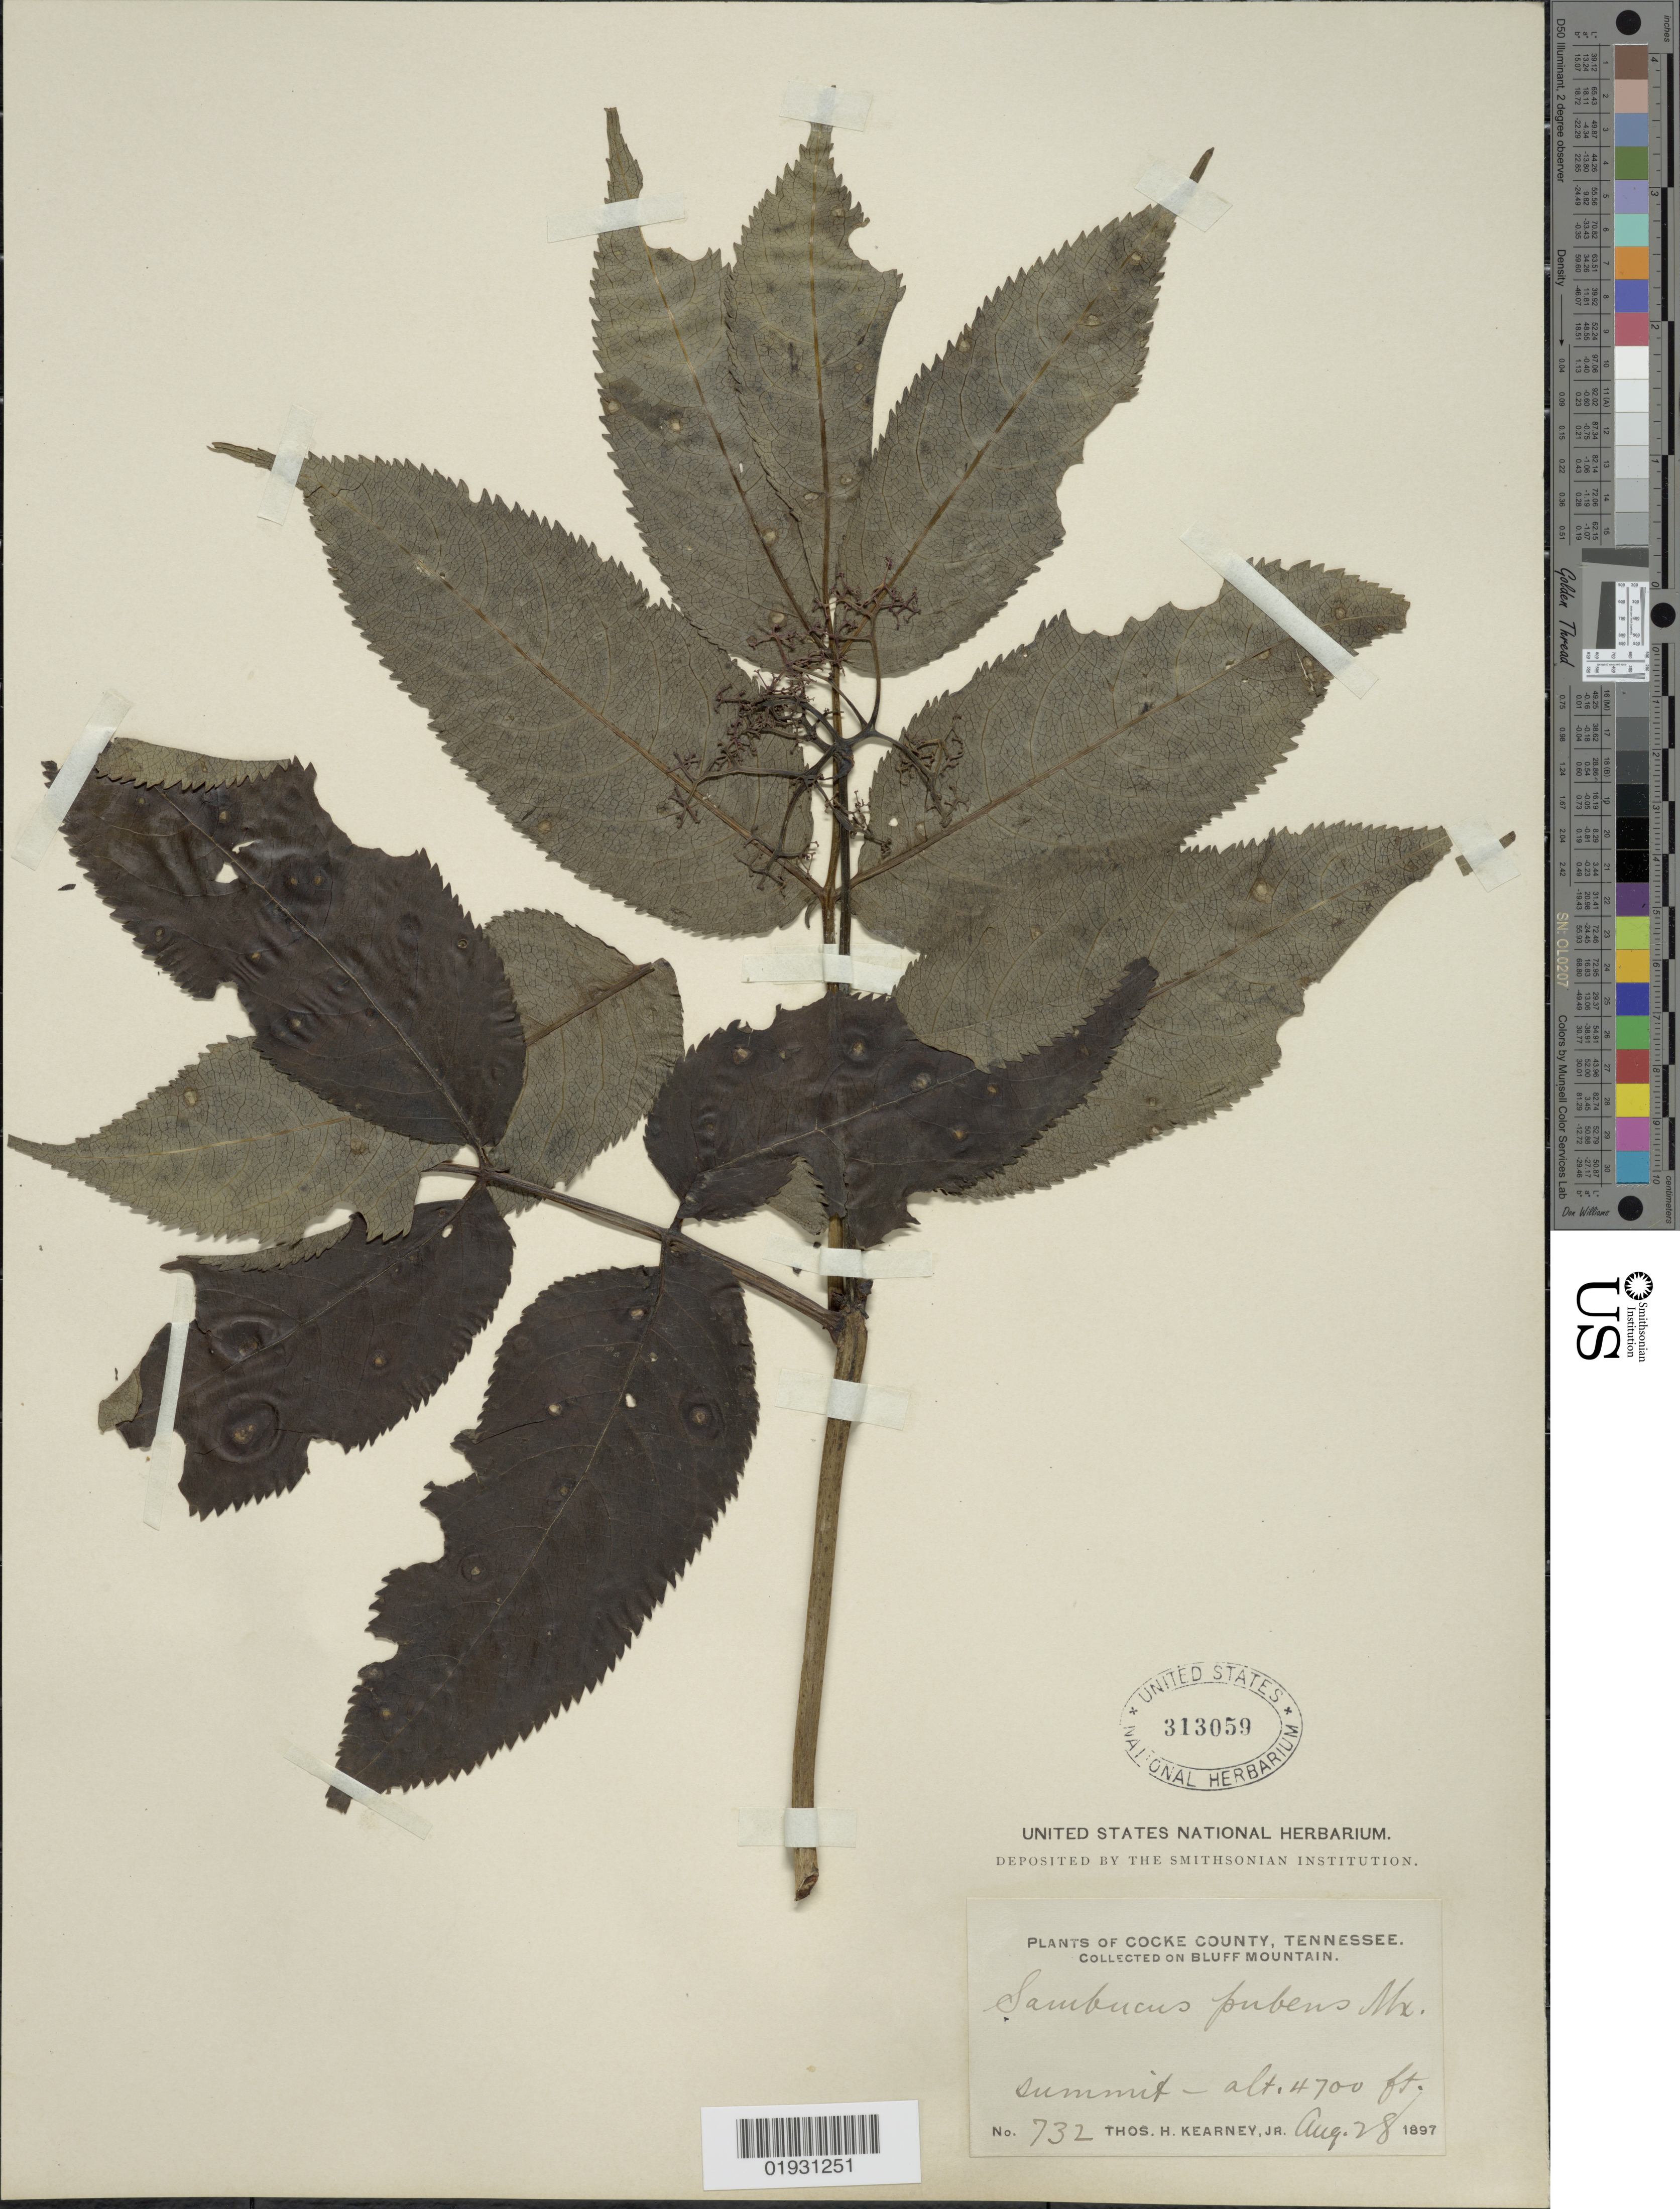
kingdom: Plantae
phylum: Tracheophyta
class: Magnoliopsida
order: Dipsacales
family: Viburnaceae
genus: Sambucus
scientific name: Sambucus racemosa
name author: L.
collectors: T. H. Kearney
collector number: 732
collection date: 1897-08-28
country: United States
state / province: Tennessee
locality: Cocke County, Bluff Mountain. summit.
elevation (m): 1433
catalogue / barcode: US 313059